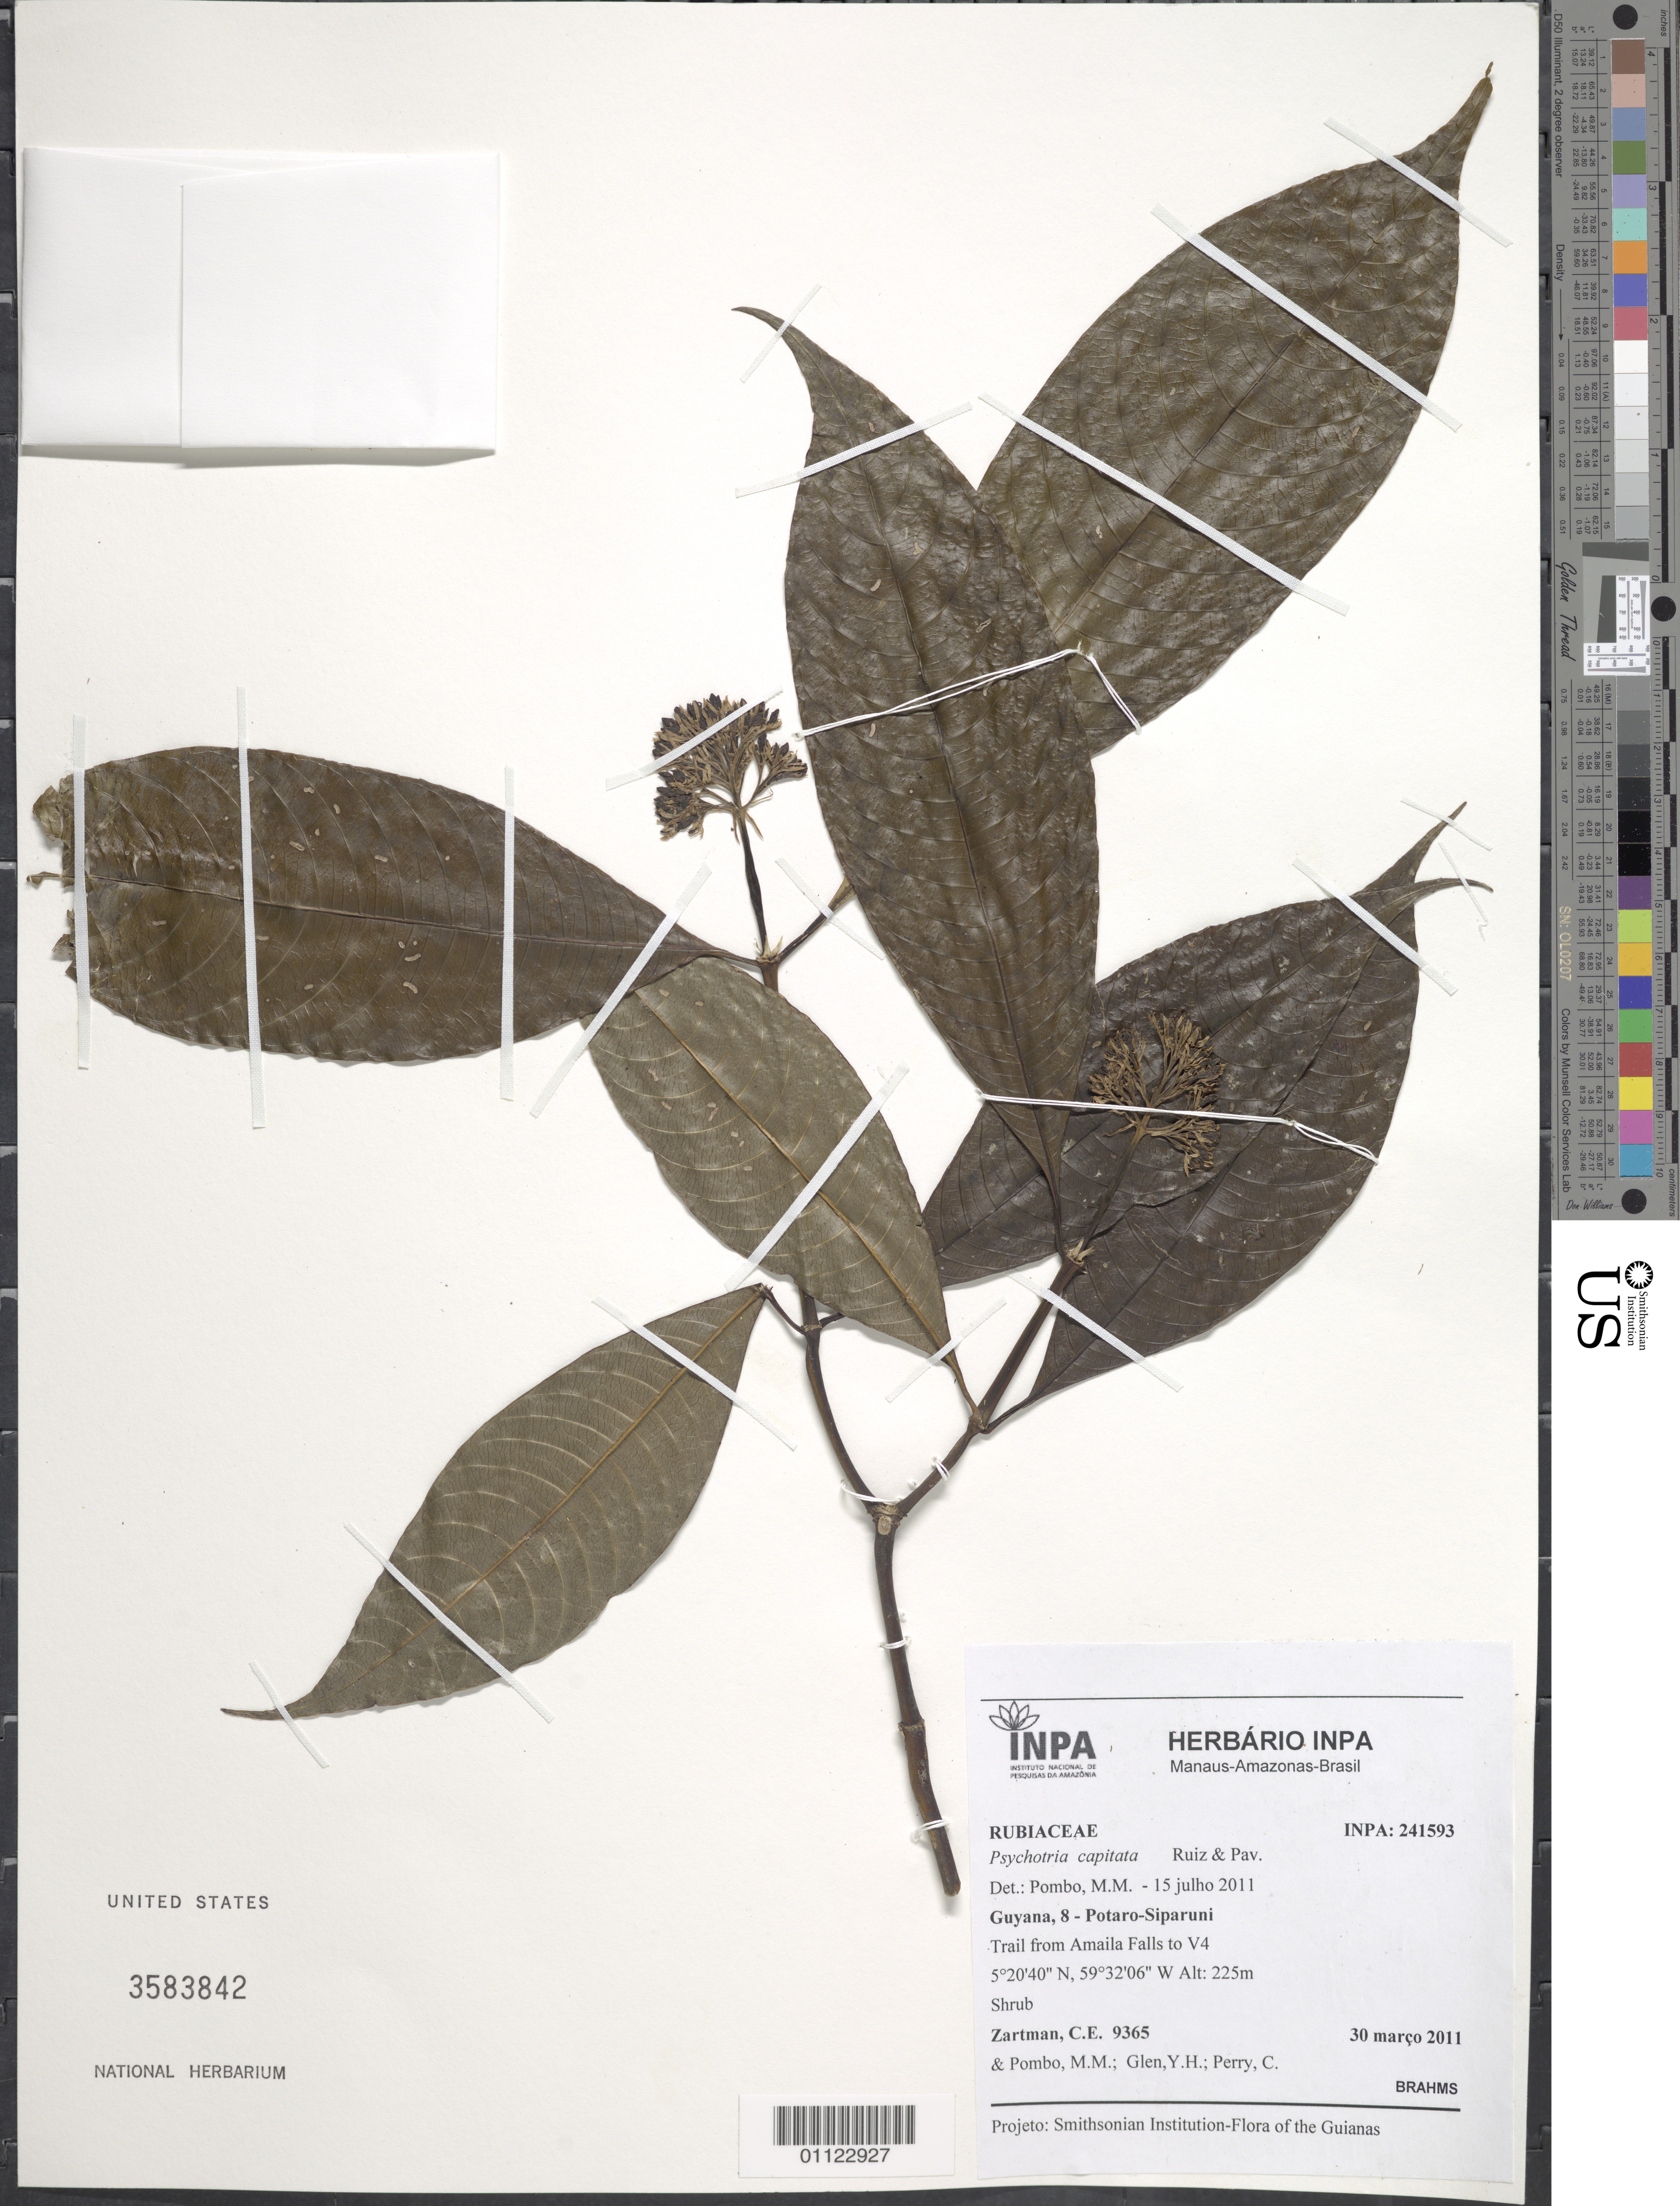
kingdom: Plantae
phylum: Tracheophyta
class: Magnoliopsida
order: Gentianales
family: Rubiaceae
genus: Palicourea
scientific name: Palicourea violacea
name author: (Aubl.) A. Rich.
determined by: Kirkbride, J. H., Jr.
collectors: C. Zartman, M. Pombo, Y. Glen & C. Perry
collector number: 9365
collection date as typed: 30-Mar-11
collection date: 1911-03-30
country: Guyana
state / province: Potaro-Siparuni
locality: Amaila Falls to V4 trail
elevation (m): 225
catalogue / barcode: US 3583842